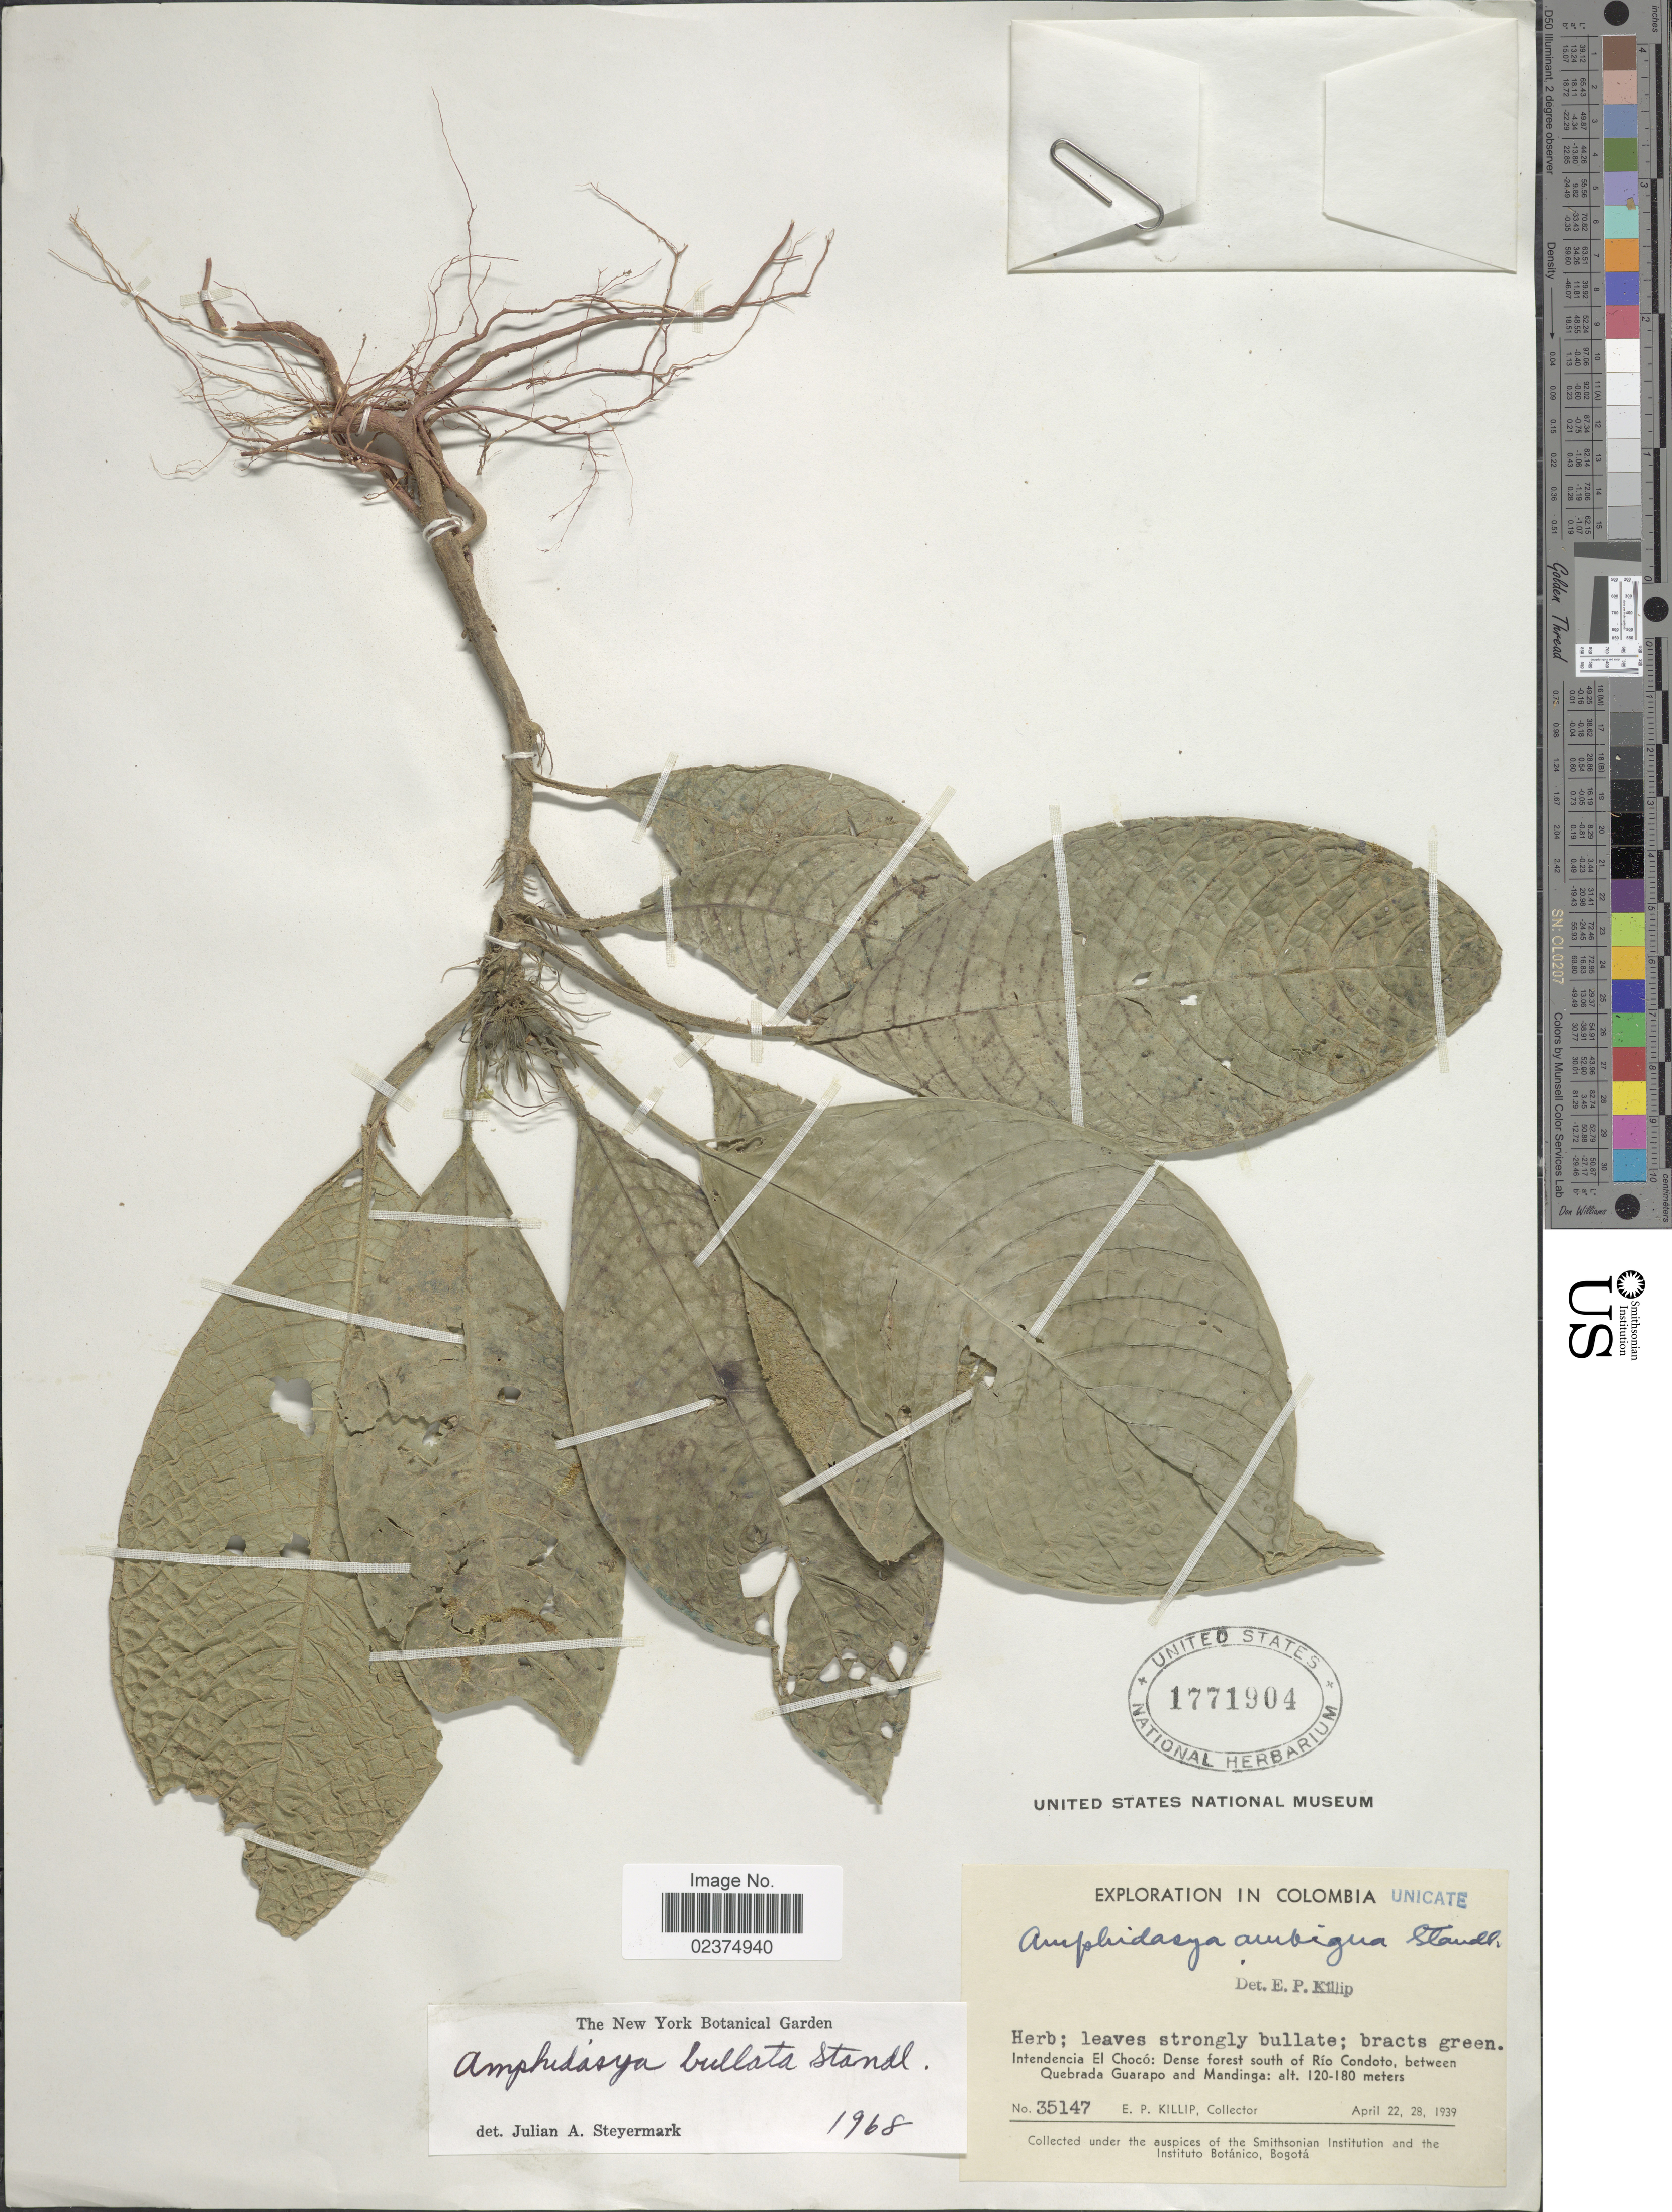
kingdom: Plantae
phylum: Tracheophyta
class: Magnoliopsida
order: Gentianales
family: Rubiaceae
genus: Amphidasya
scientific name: Amphidasya bullata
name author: Standl.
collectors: E. P. Killip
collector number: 35147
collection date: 1939-04-22/1939-04-28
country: Colombia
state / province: Chocó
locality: Intendencia del Choco: Dense forest south of Rio Condoto, between Quebrada Guarapo and Mandinga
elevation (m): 120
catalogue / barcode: US 1771904